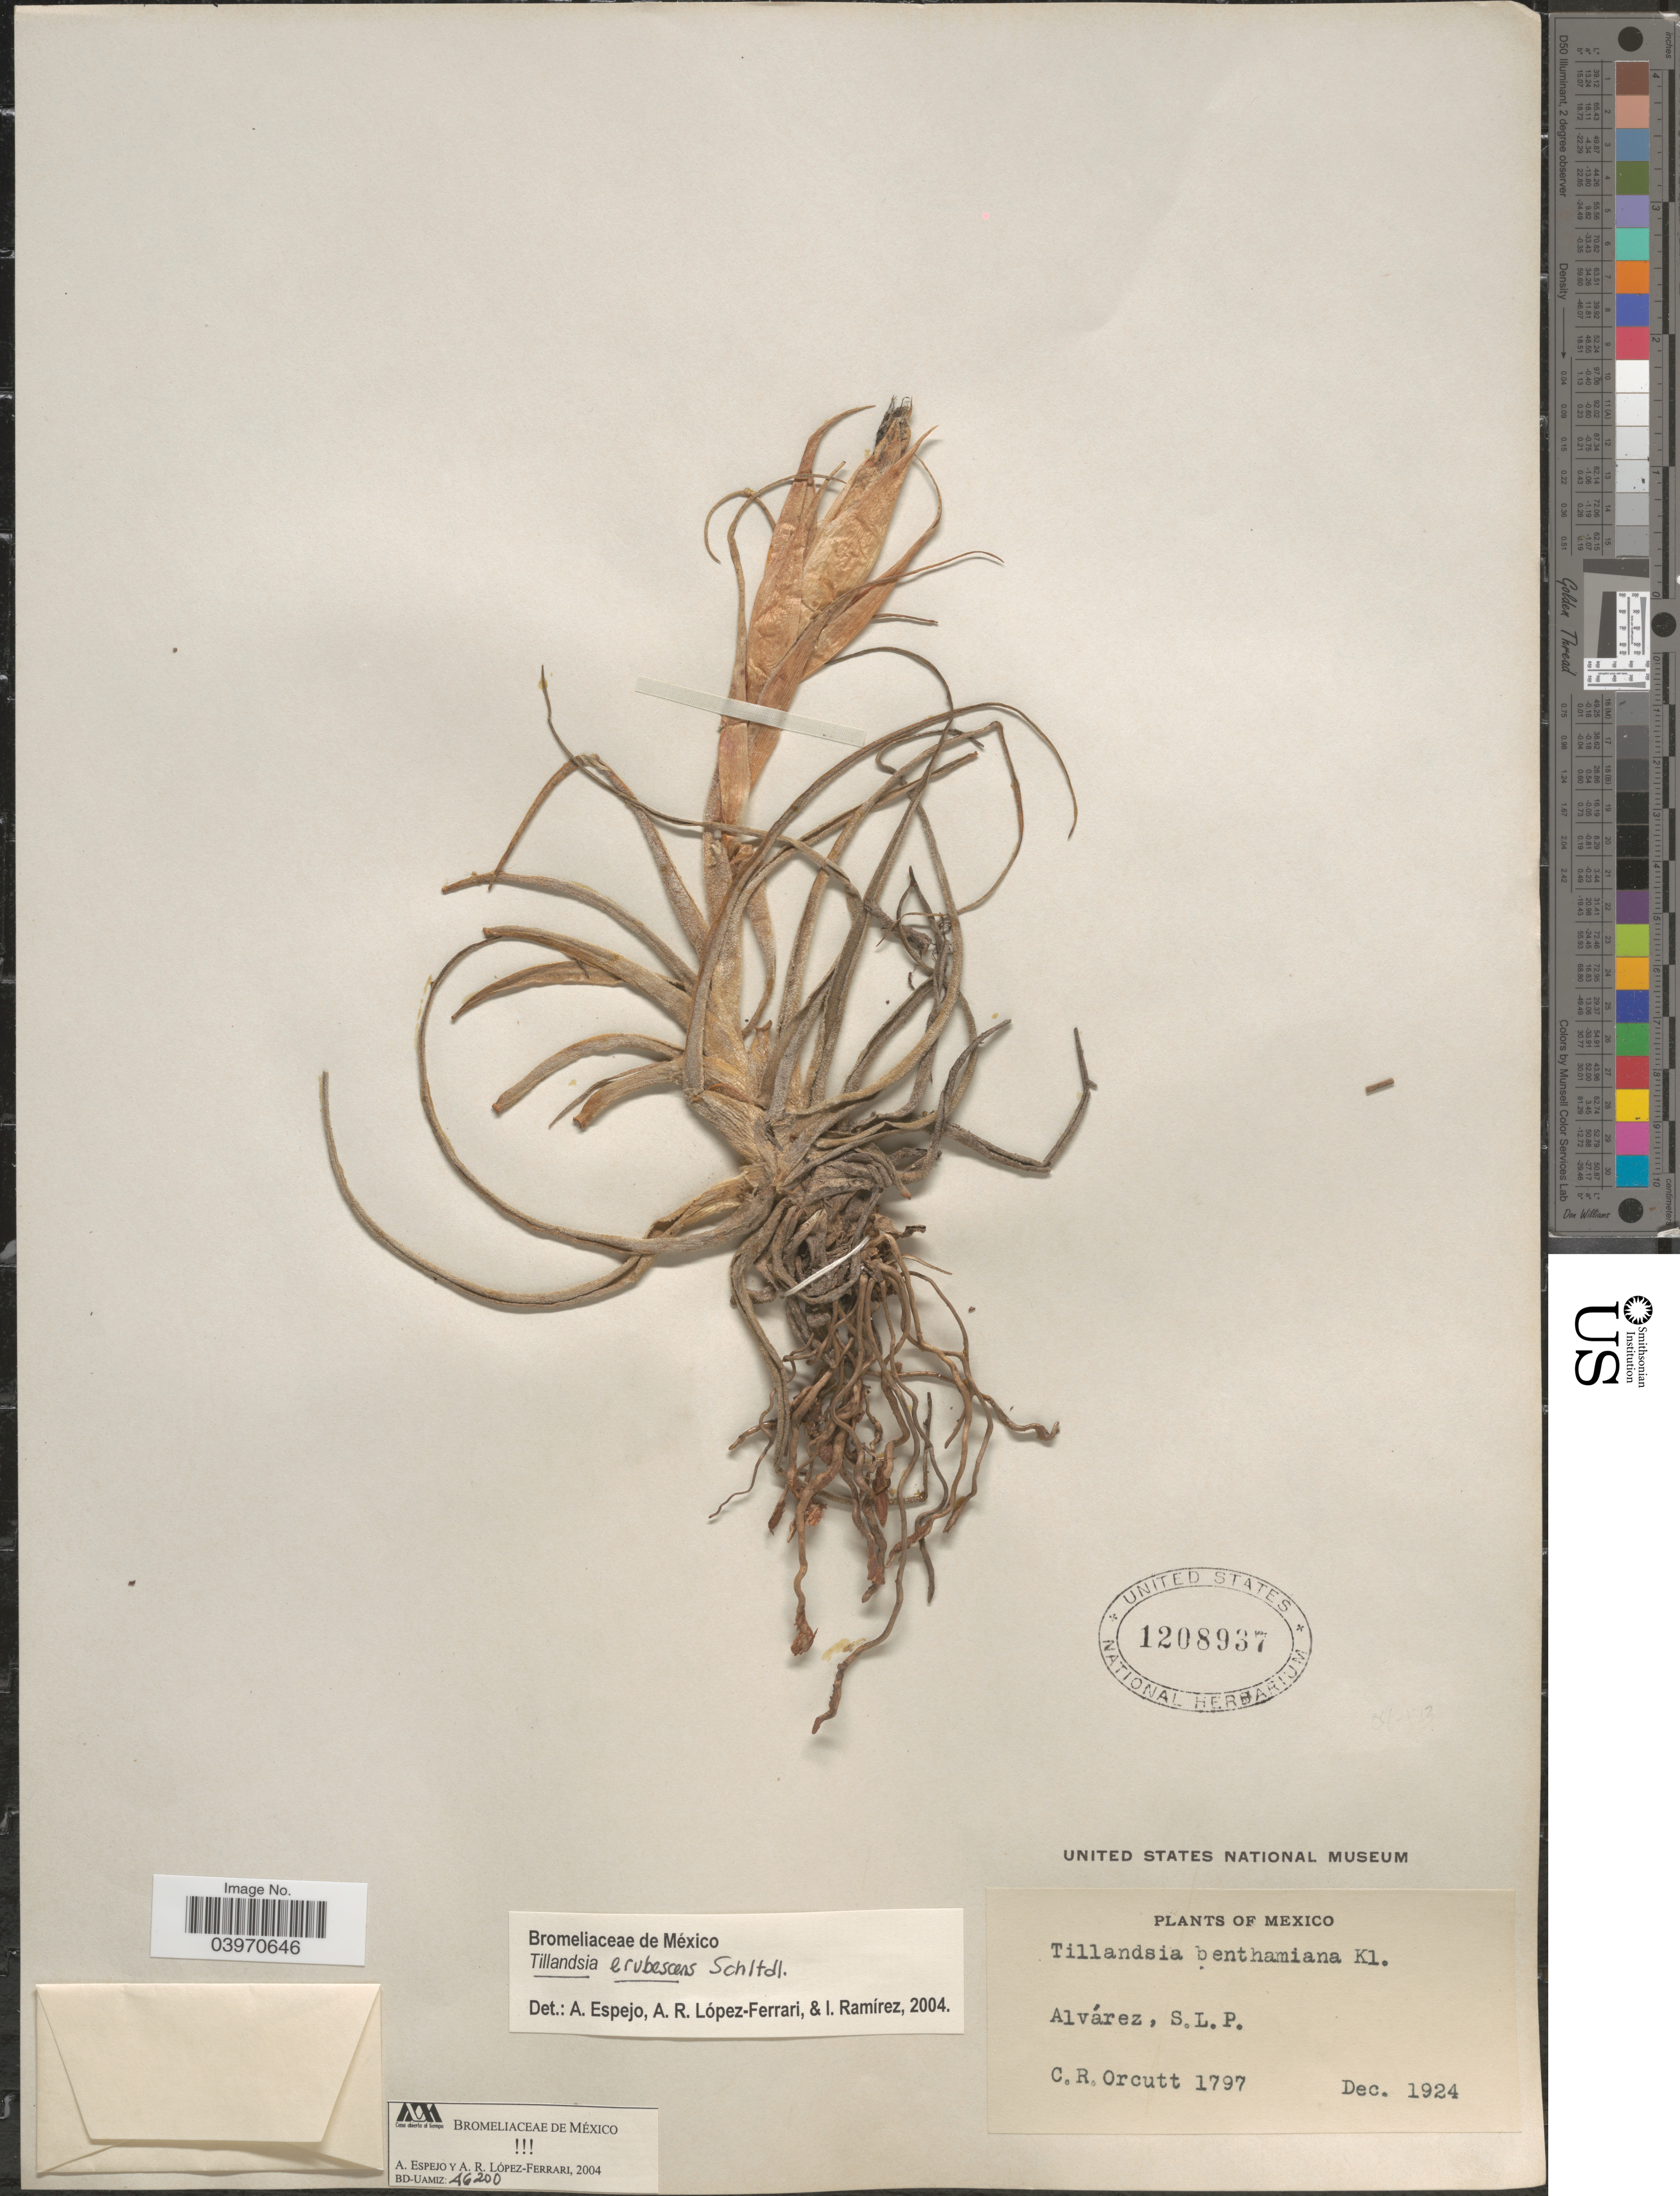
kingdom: Plantae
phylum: Tracheophyta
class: Liliopsida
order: Poales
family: Bromeliaceae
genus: Tillandsia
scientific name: Tillandsia erubescens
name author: Schltdl.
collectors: C. R. Orcutt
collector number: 1797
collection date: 1924-12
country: Mexico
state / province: San Luis Potosí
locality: Alvárez, S.L.P.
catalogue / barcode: US 1208937